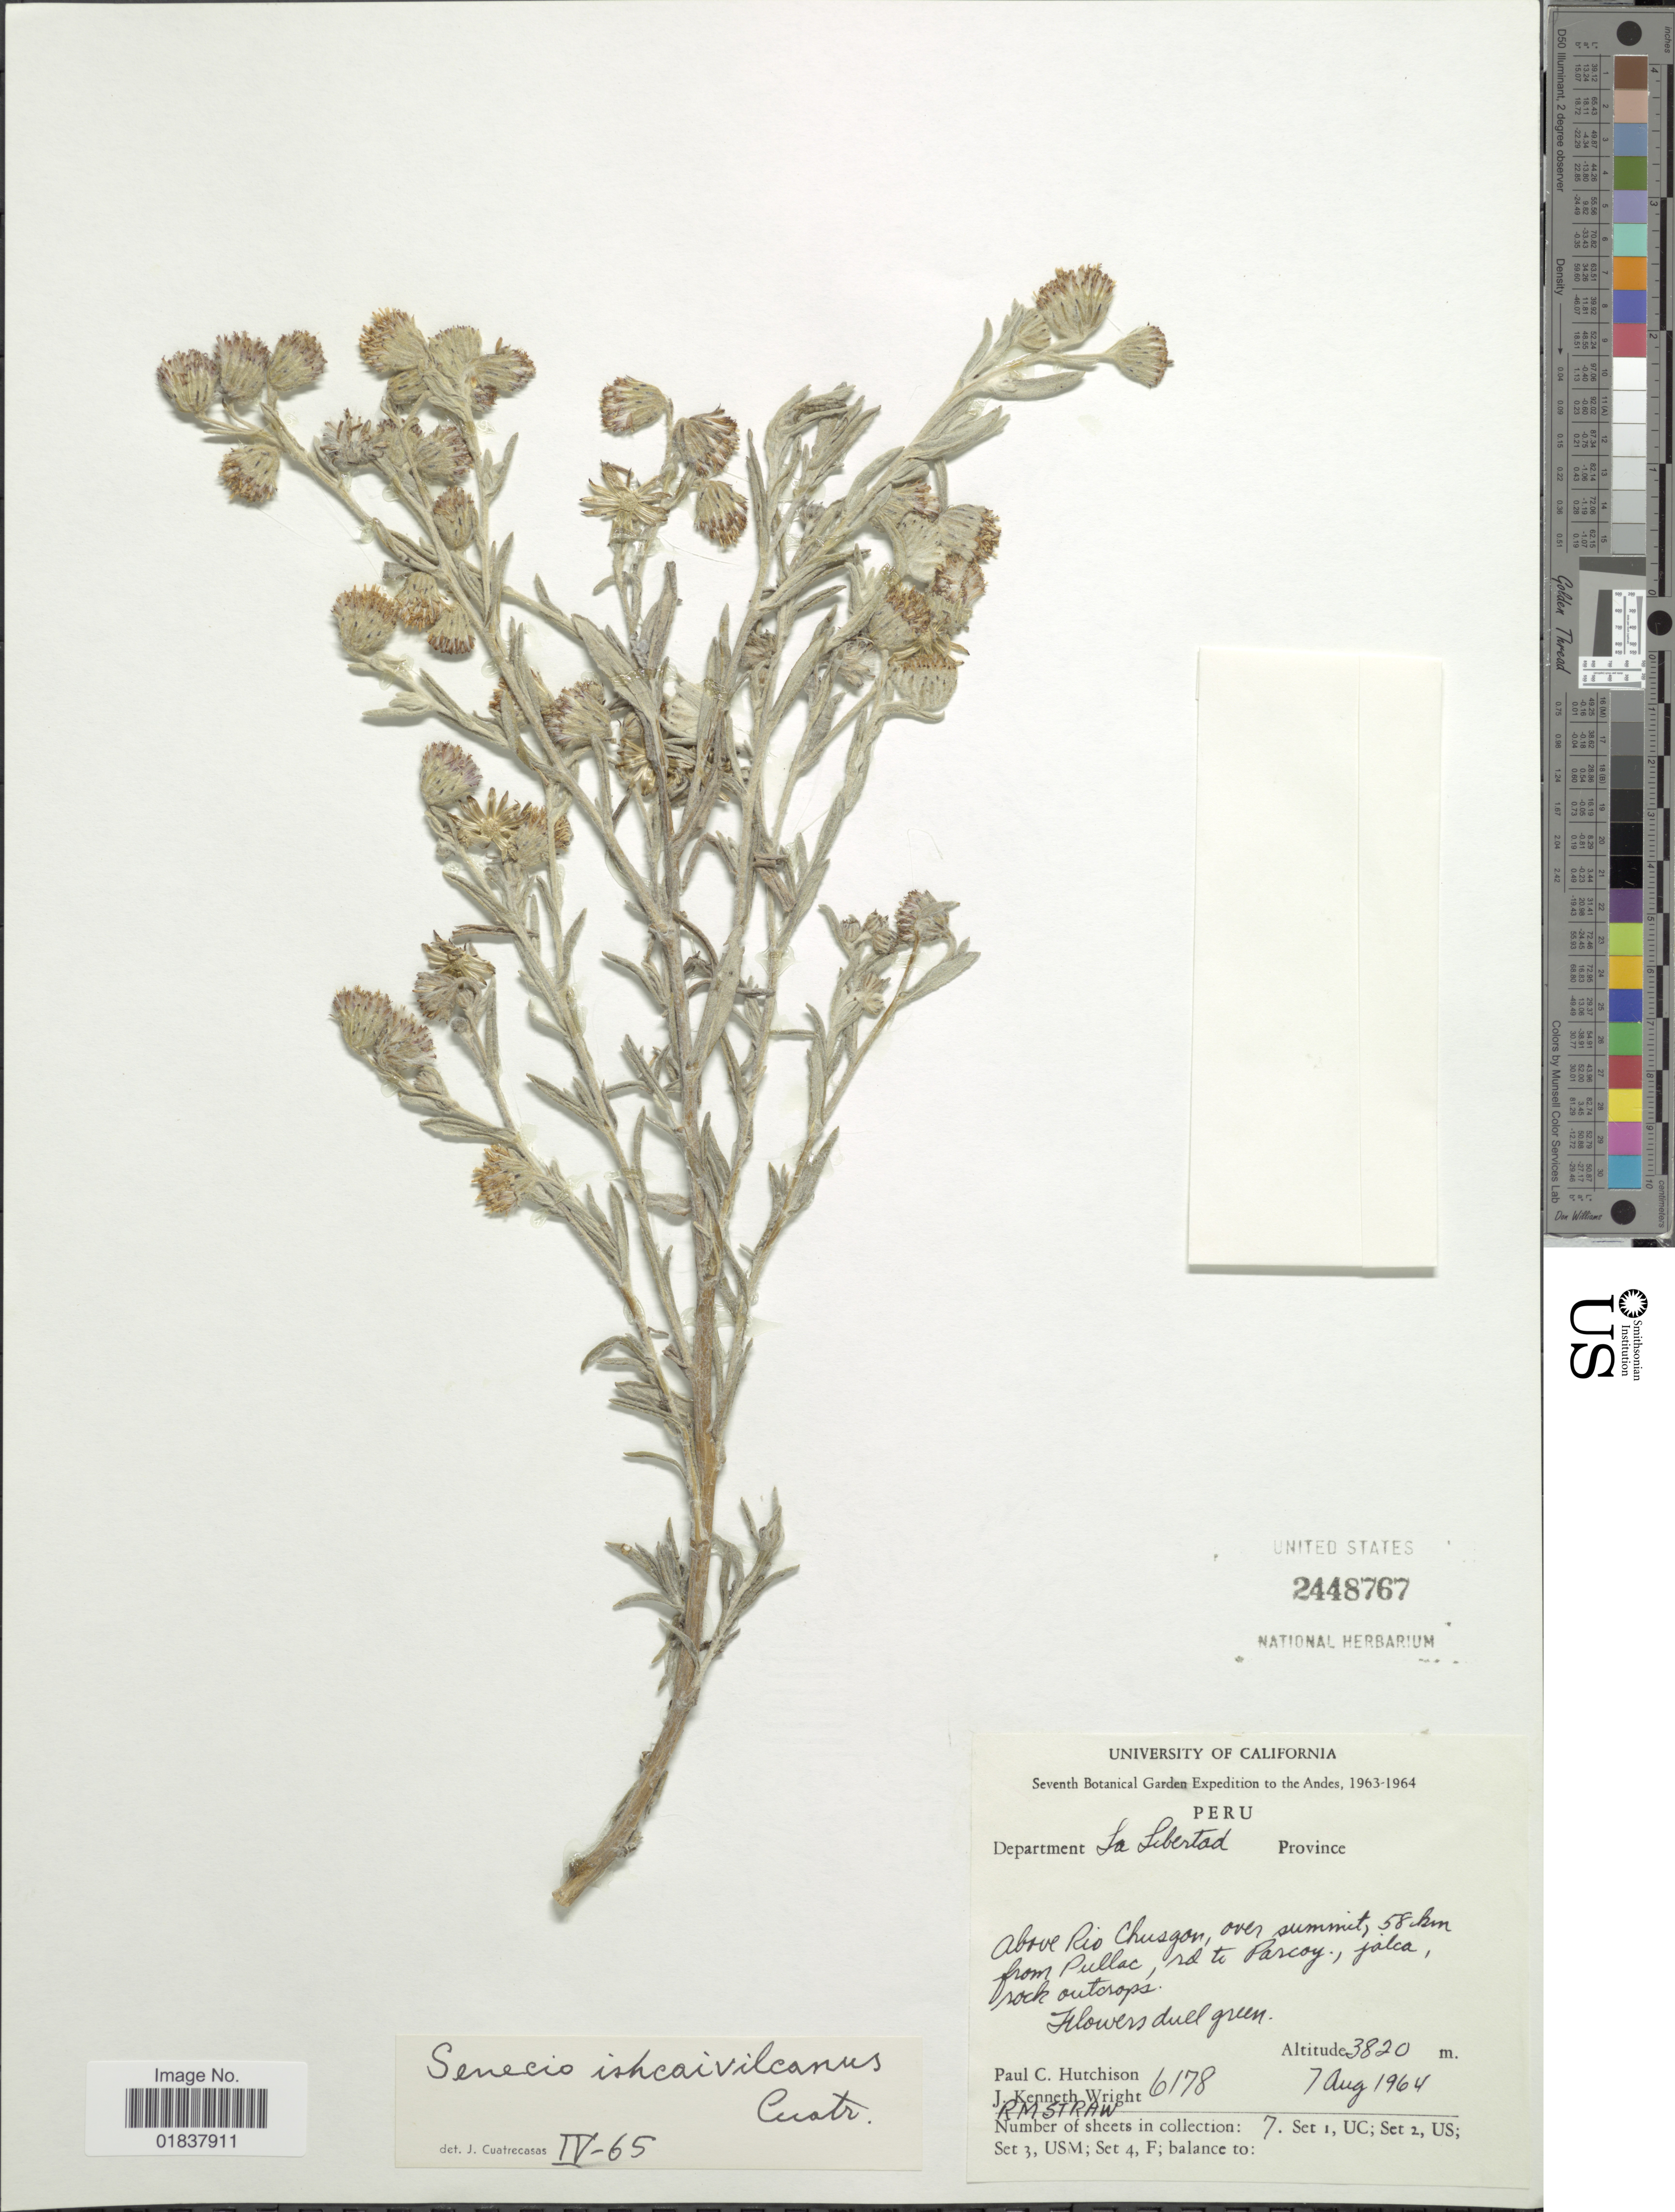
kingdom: Plantae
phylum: Tracheophyta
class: Magnoliopsida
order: Asterales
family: Asteraceae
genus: Senecio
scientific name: Senecio ischcaivilcanus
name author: Cuatrec.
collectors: P. C. Hutchison, J. K. Wright & R. M. Straw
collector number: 6178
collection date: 1964-08-07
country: Peru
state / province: La Libertad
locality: Above Rio Chusgon, over summit, 58 km from Pullac, rd to Parcoy, jalca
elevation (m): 3820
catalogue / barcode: US 2448767